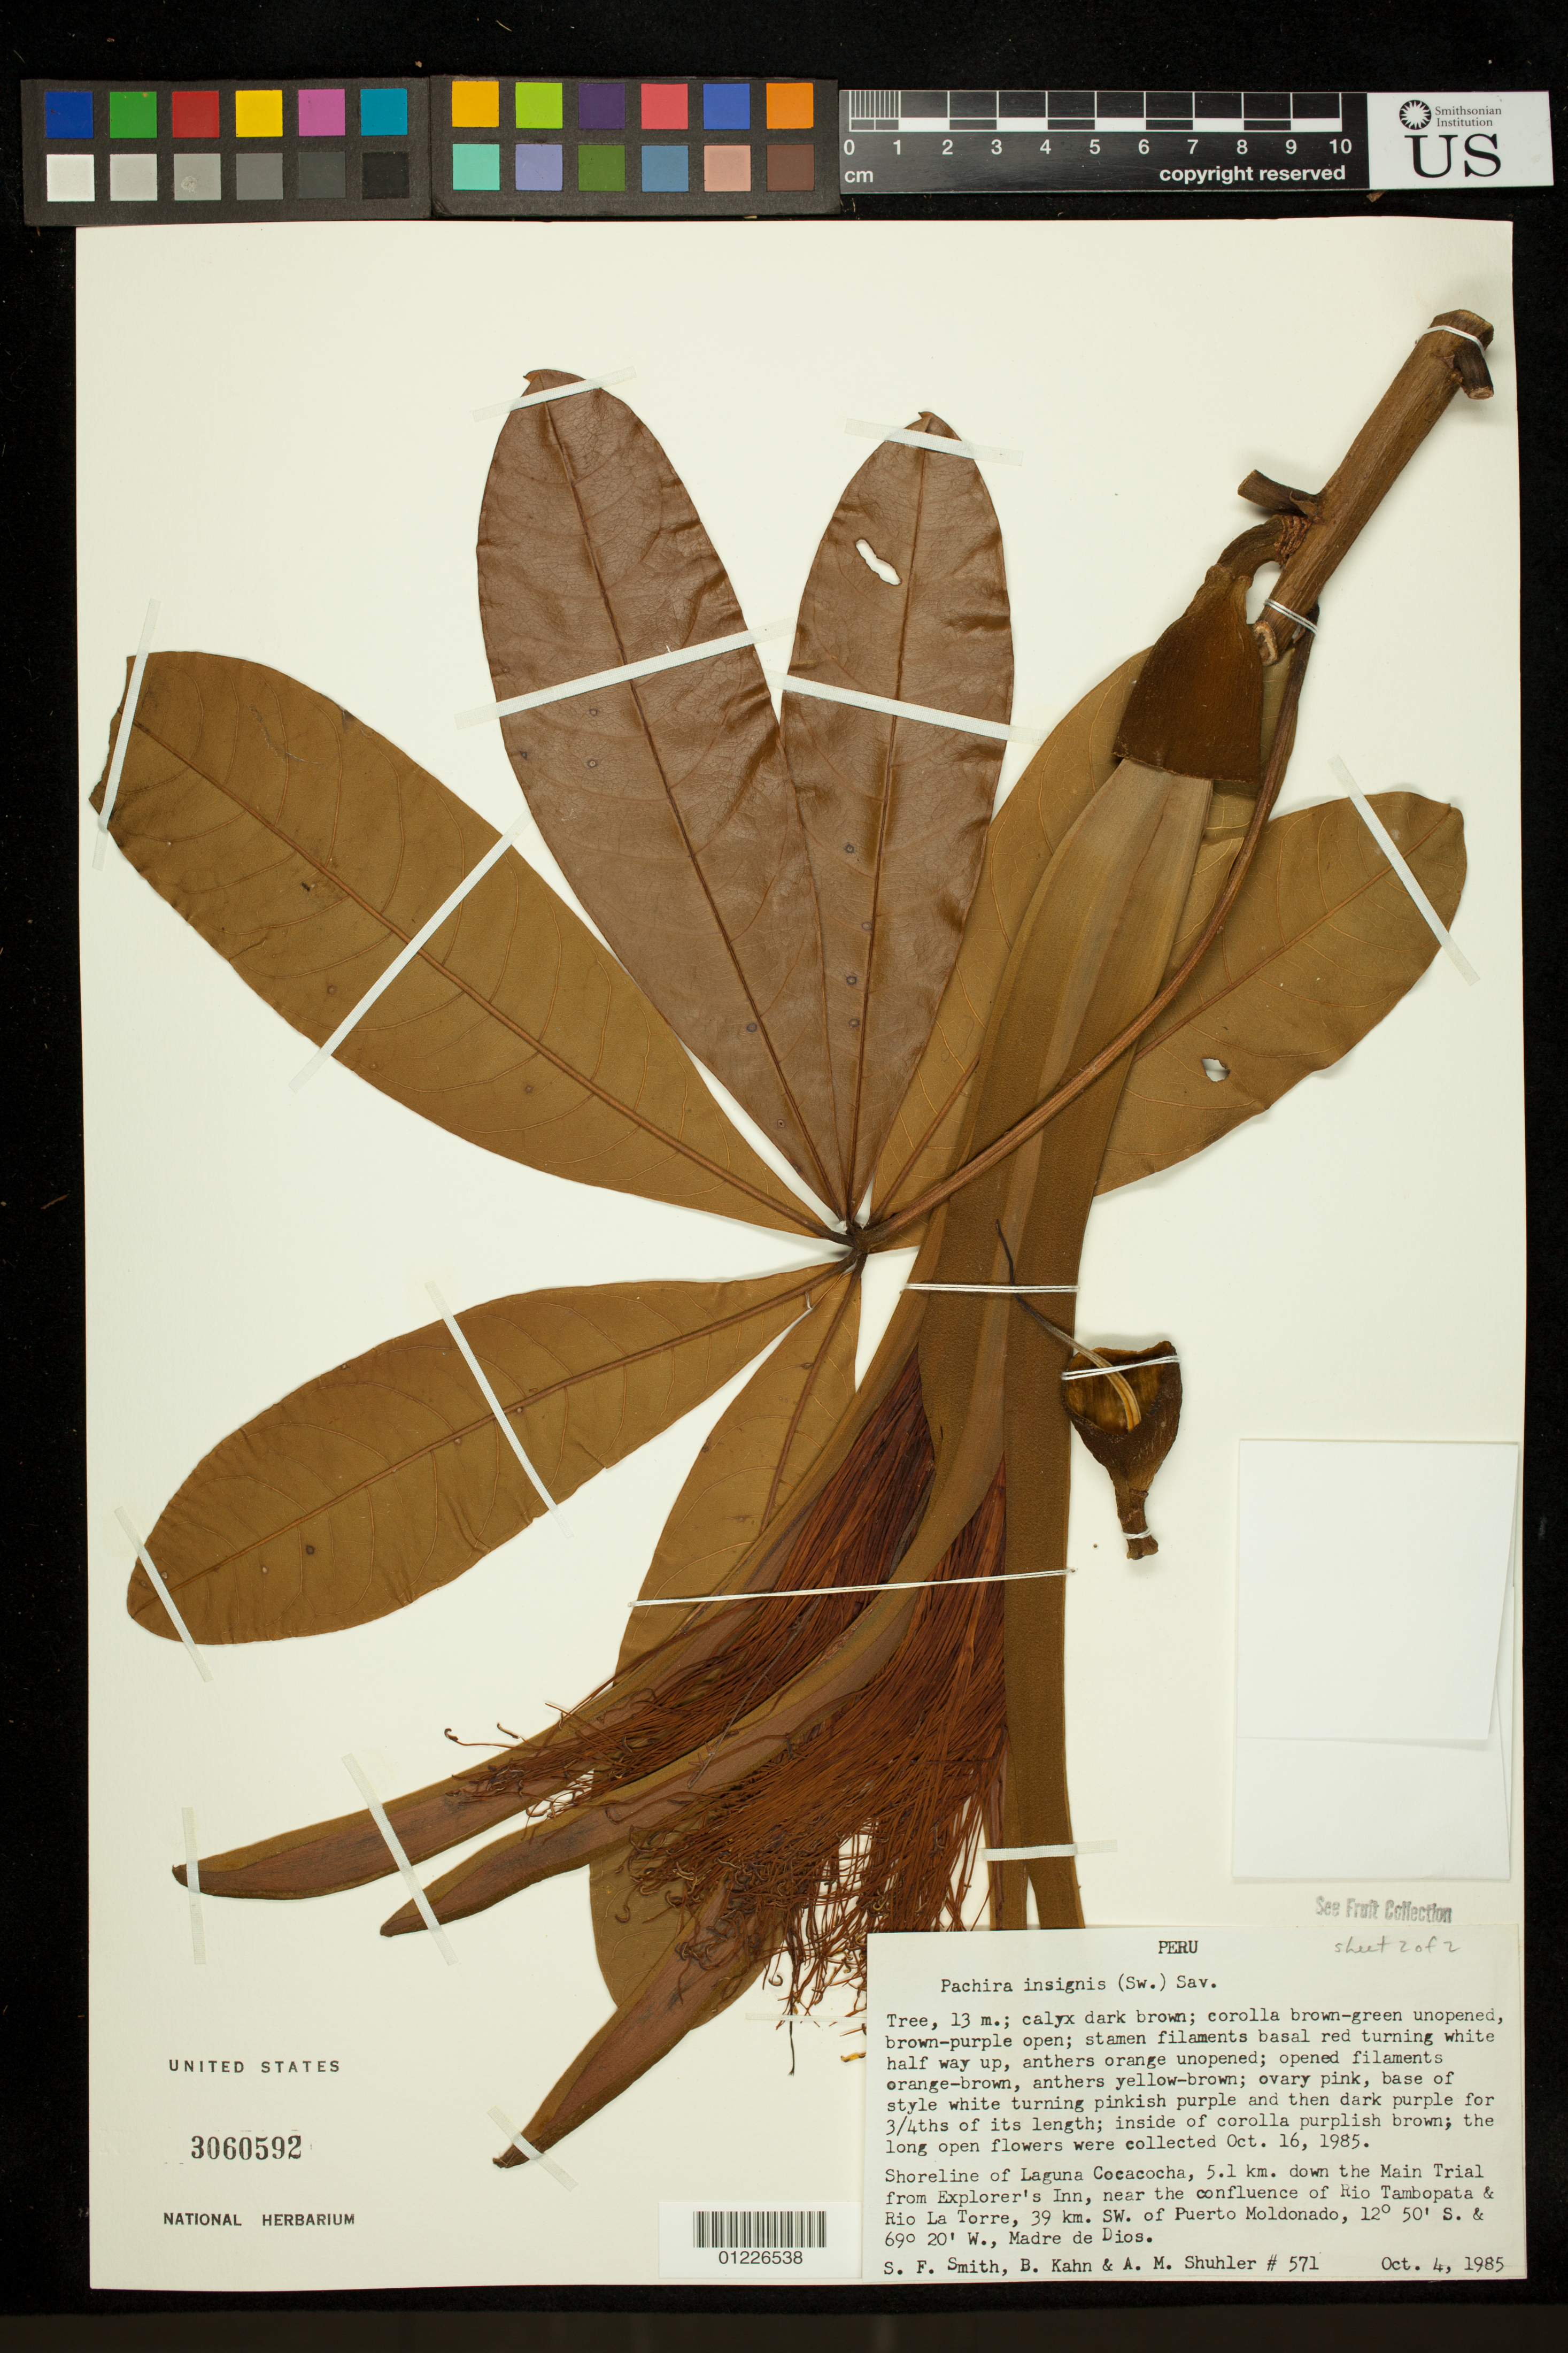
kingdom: Plantae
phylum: Tracheophyta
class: Magnoliopsida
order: Malvales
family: Malvaceae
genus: Pachira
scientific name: Pachira insignis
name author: (Sw.) Sw. ex Savigny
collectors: S.F. Smith, B. Kahn & A. Shuhler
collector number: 571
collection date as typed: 10/4/1985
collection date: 1985-10-04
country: Peru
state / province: Madre de Dios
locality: Shoreline of Laguna Cocacocha, 5.1 km. down the Main Trail from Explorer's Inn, near the confluence of Rio Tambopata & Rio La Torre, 39 km. SW. of Puerto Moldonado, Madre de Dios.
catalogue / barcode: US 3060592